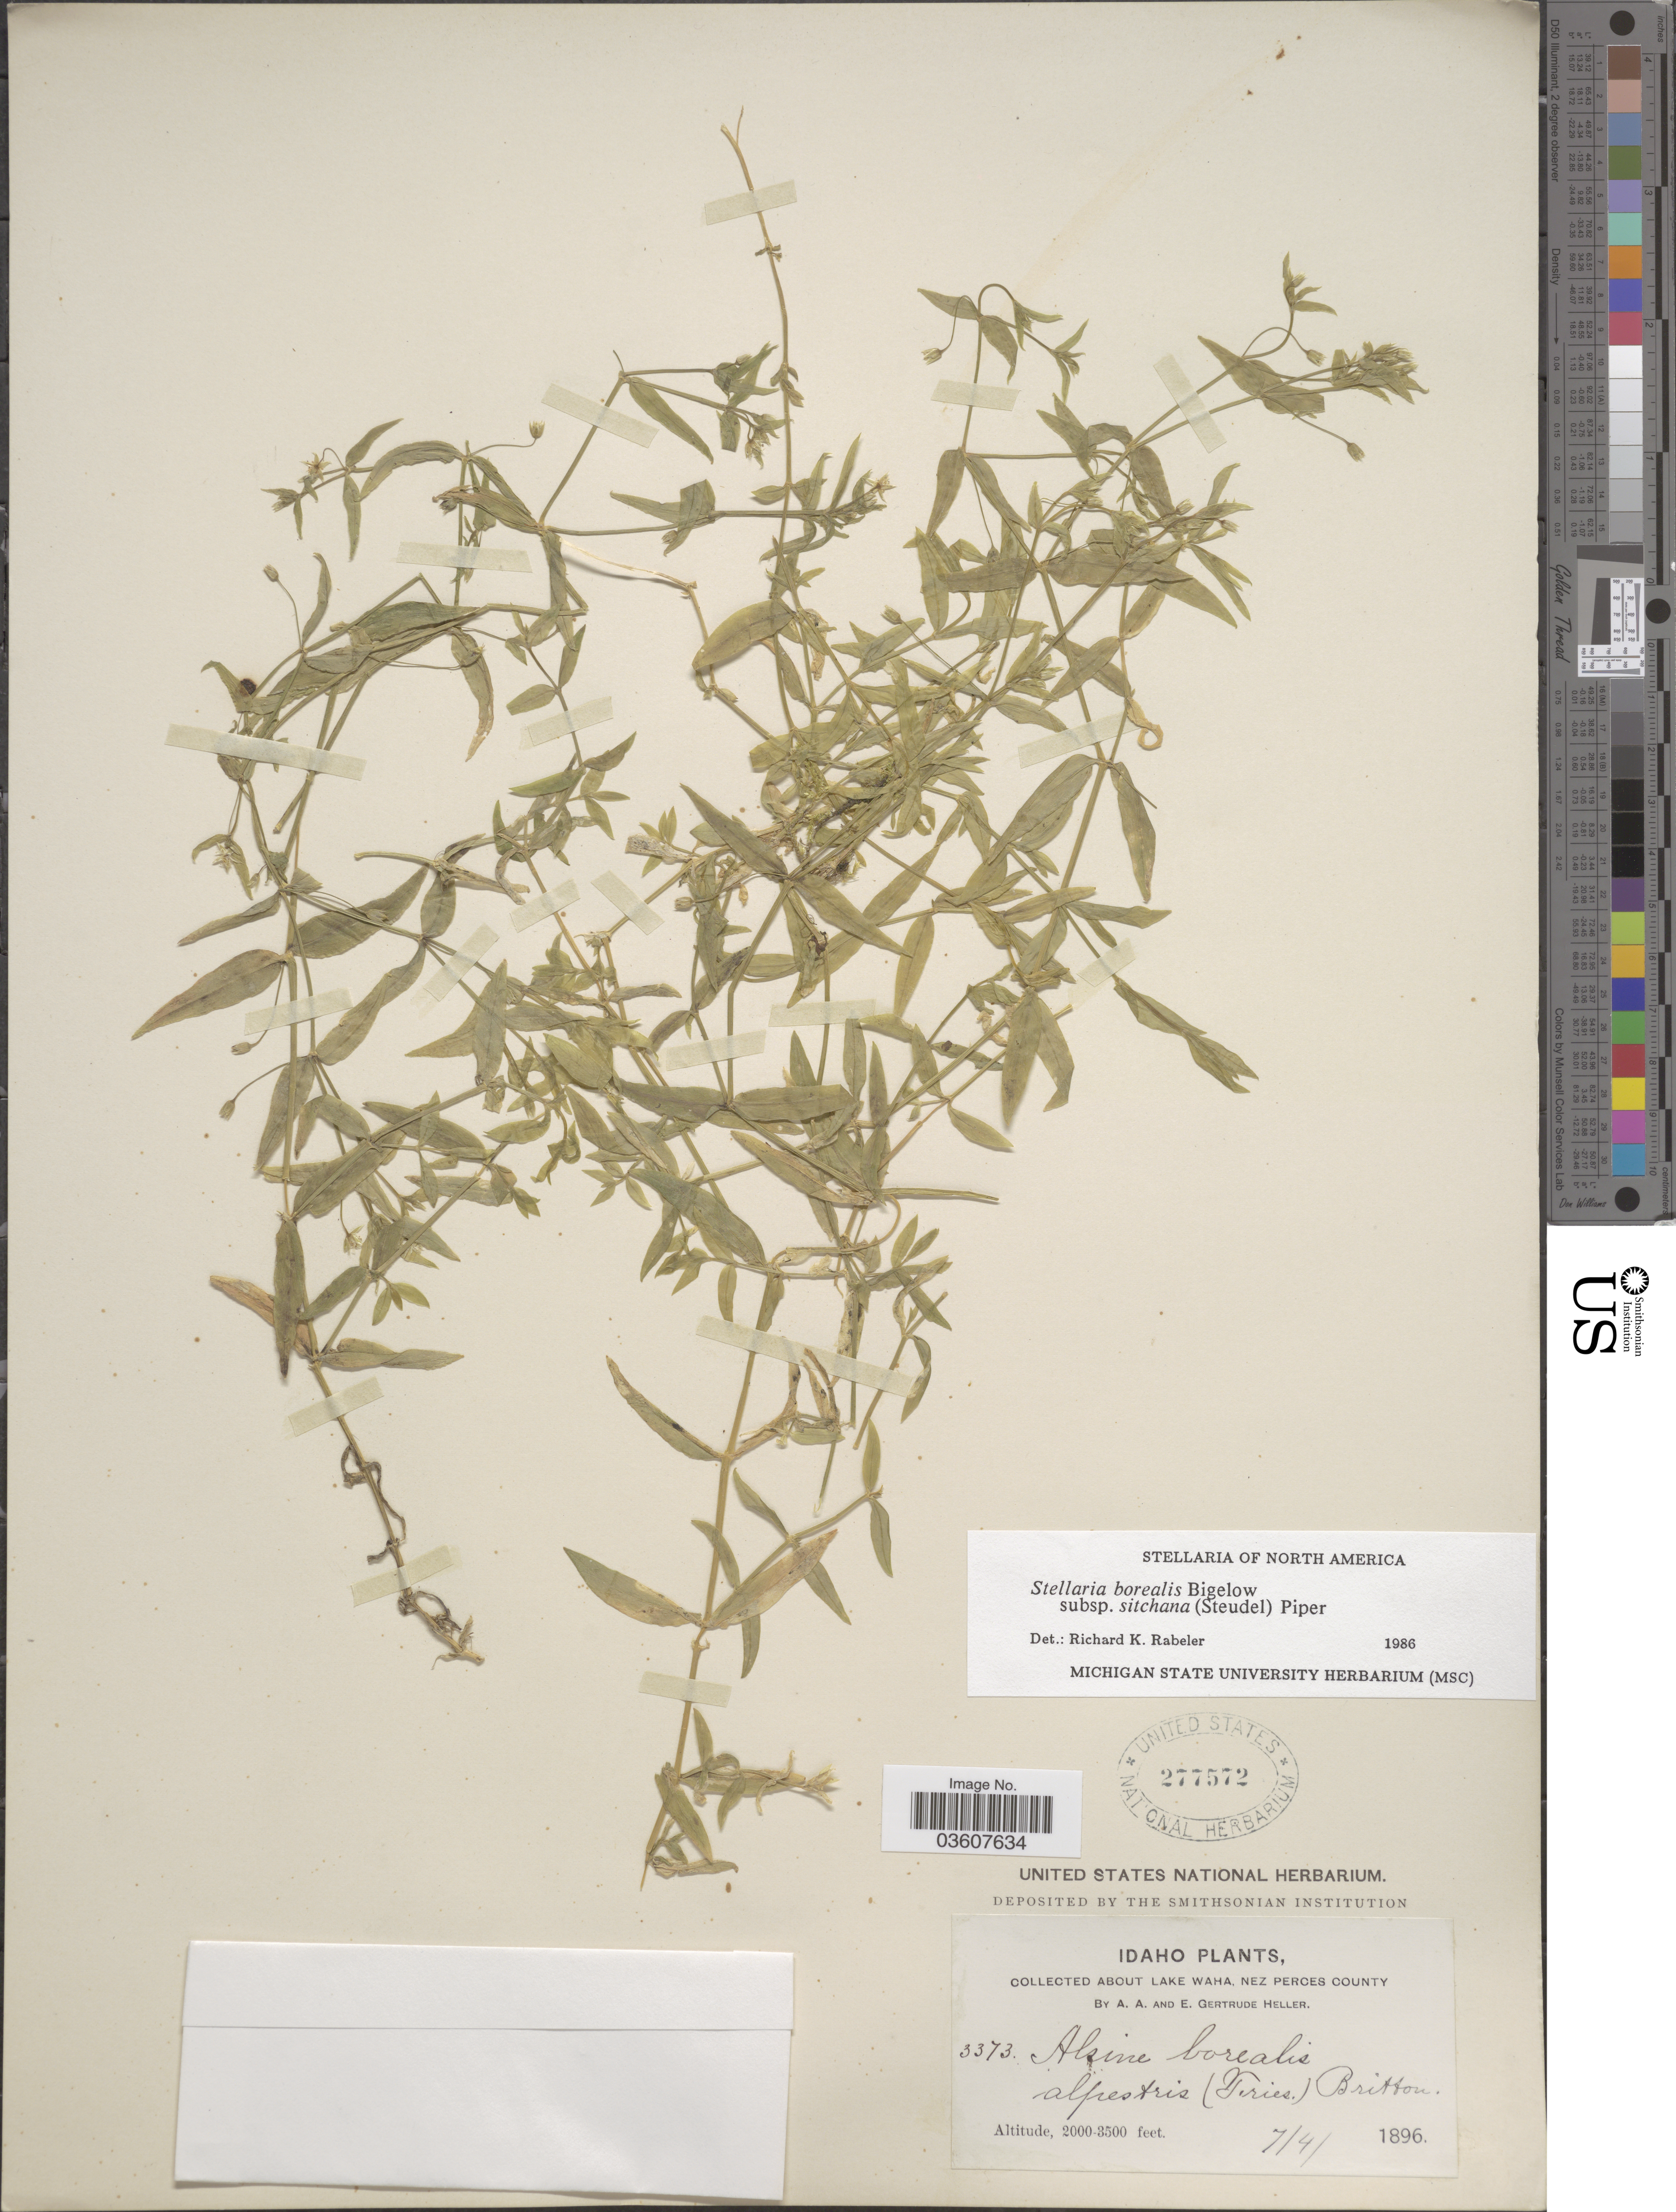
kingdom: Plantae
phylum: Tracheophyta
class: Magnoliopsida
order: Caryophyllales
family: Caryophyllaceae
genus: Stellaria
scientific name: Stellaria borealis subsp. sitchana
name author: (Steud.) Piper & Beattie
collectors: A. A. Heller & E. G. Heller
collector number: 3373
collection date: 1896-07-04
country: United States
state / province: Idaho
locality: About Lake Waha, Nez Perces County.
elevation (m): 610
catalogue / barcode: US 277572